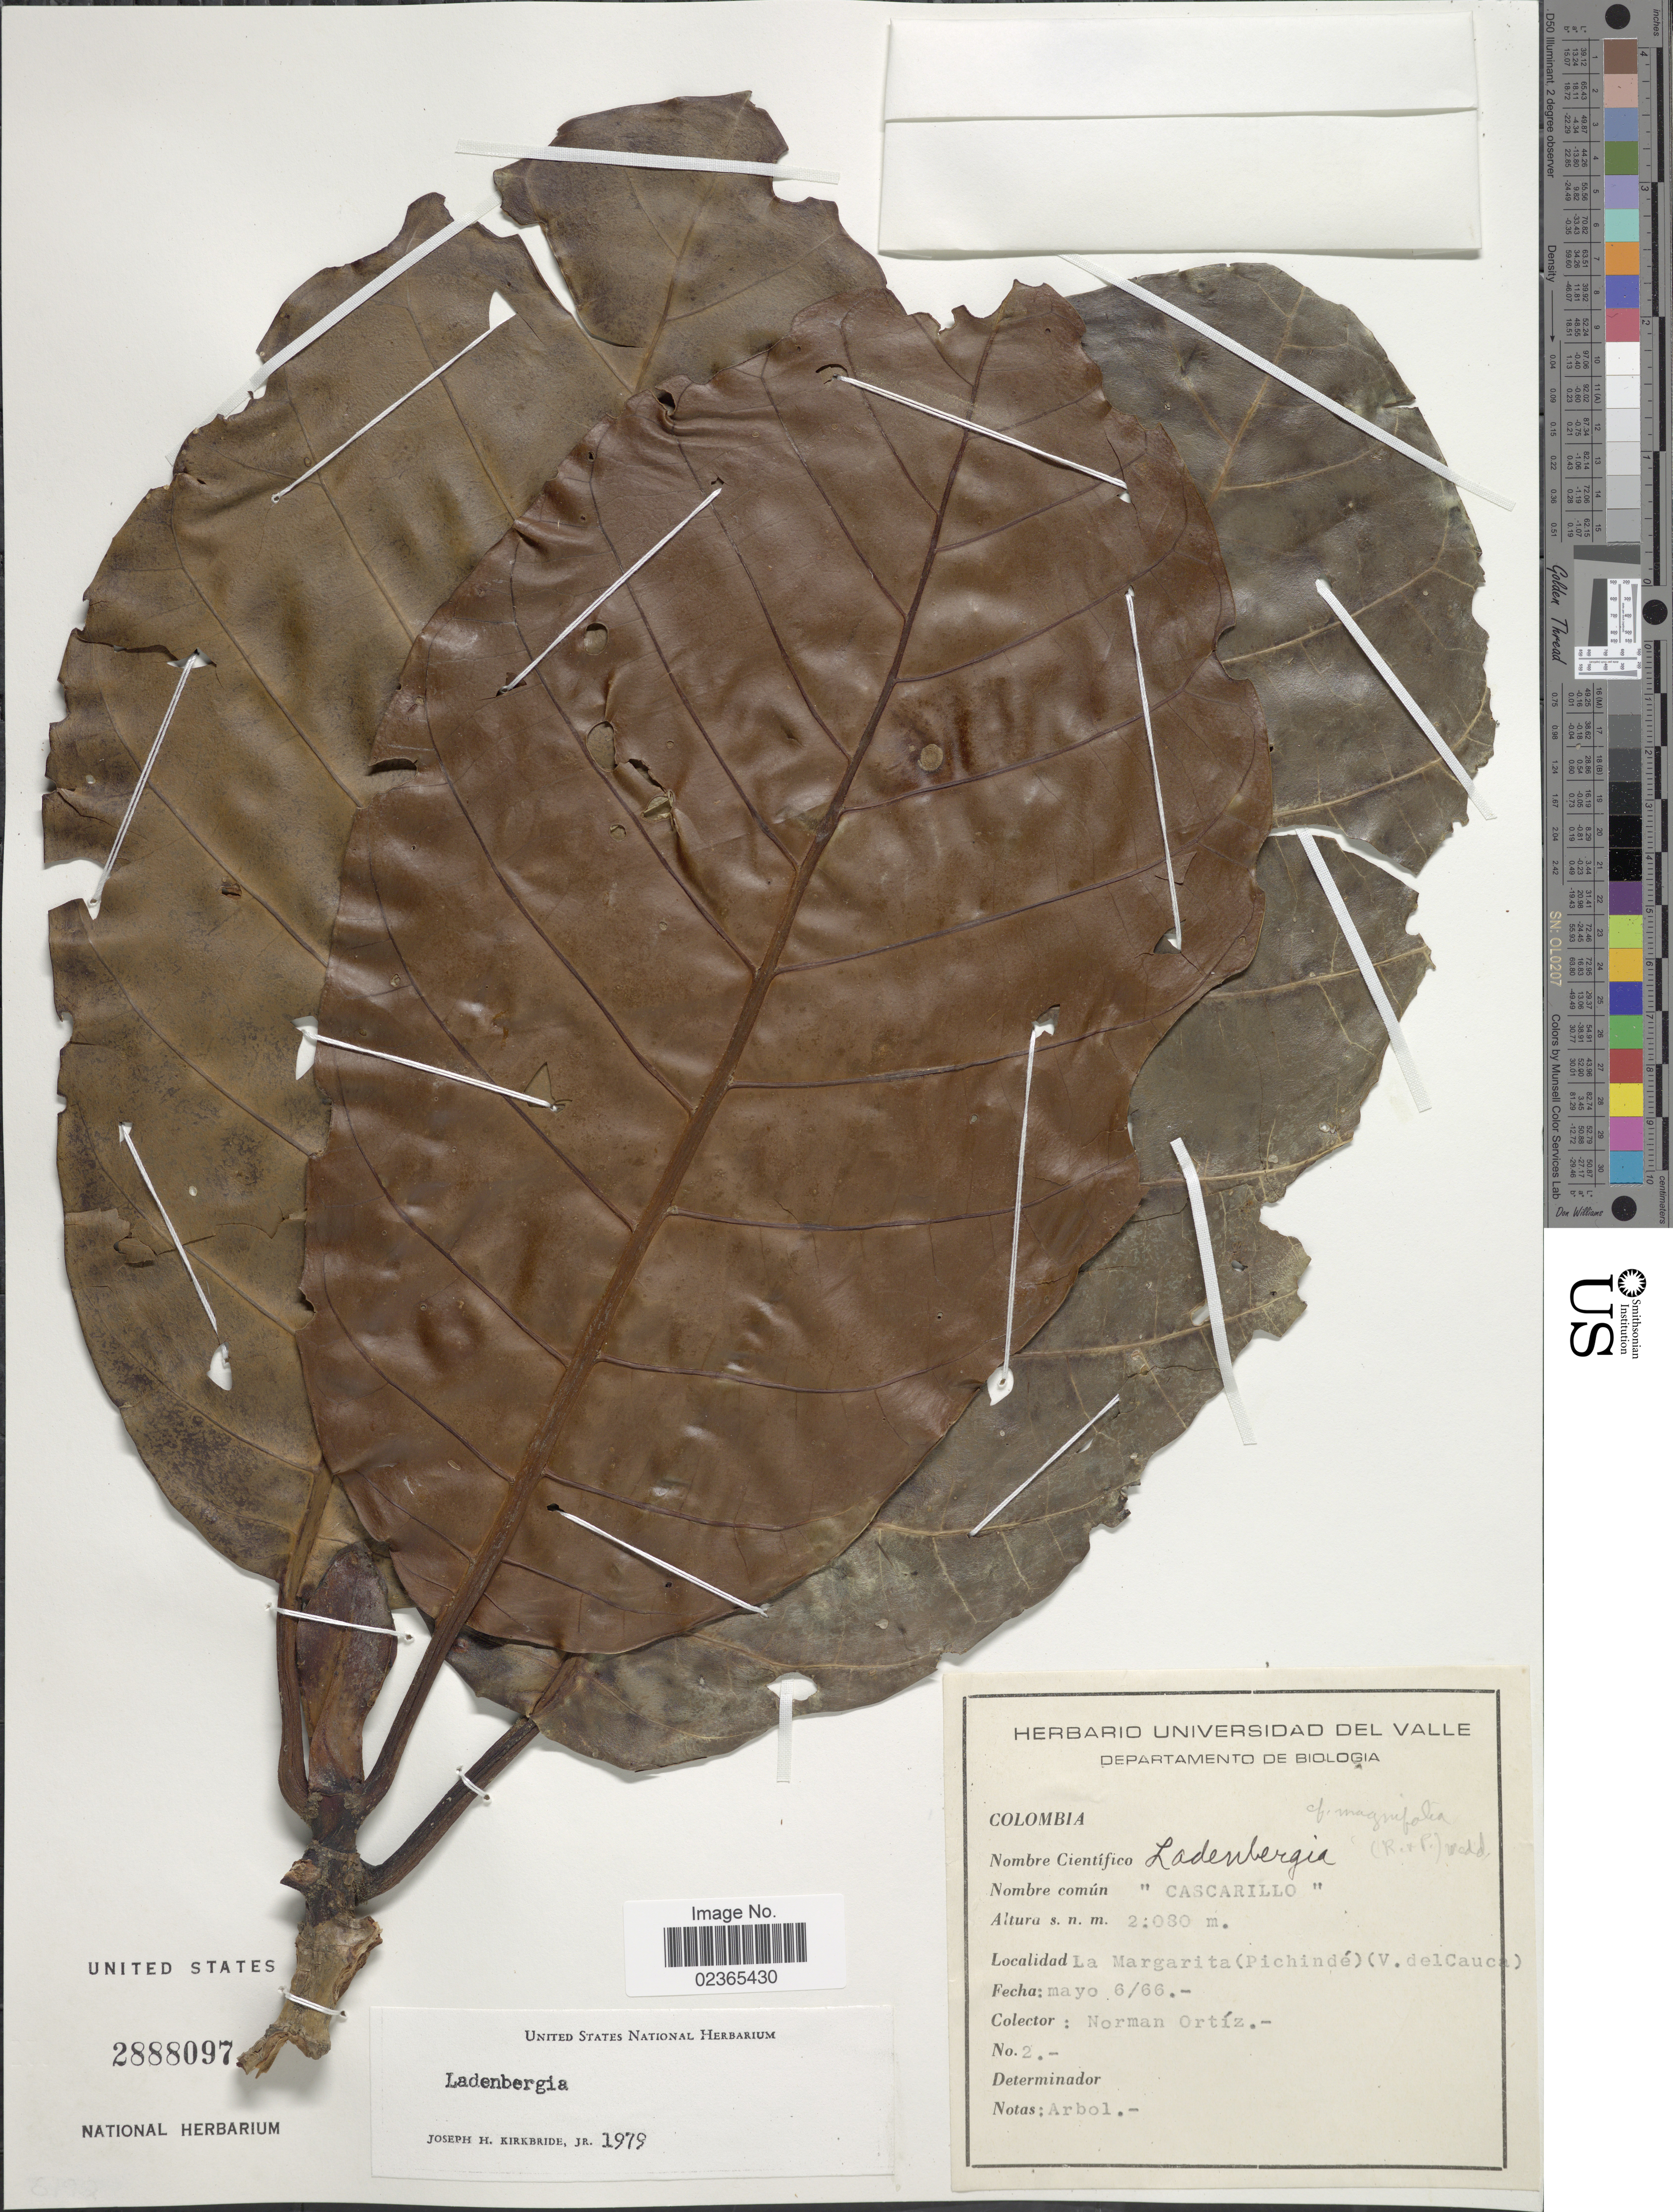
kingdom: Plantae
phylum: Tracheophyta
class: Magnoliopsida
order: Gentianales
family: Rubiaceae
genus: Ladenbergia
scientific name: Ladenbergia oblongifolia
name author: (Mutis) L. Andersson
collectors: N. Ortíz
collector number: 2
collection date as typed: Transcribed d/m/y: 6/5/66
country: Colombia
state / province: Valle del Cauca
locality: La Margarita (Pichinde) (V. del Cauca)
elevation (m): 2080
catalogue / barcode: US 2888097